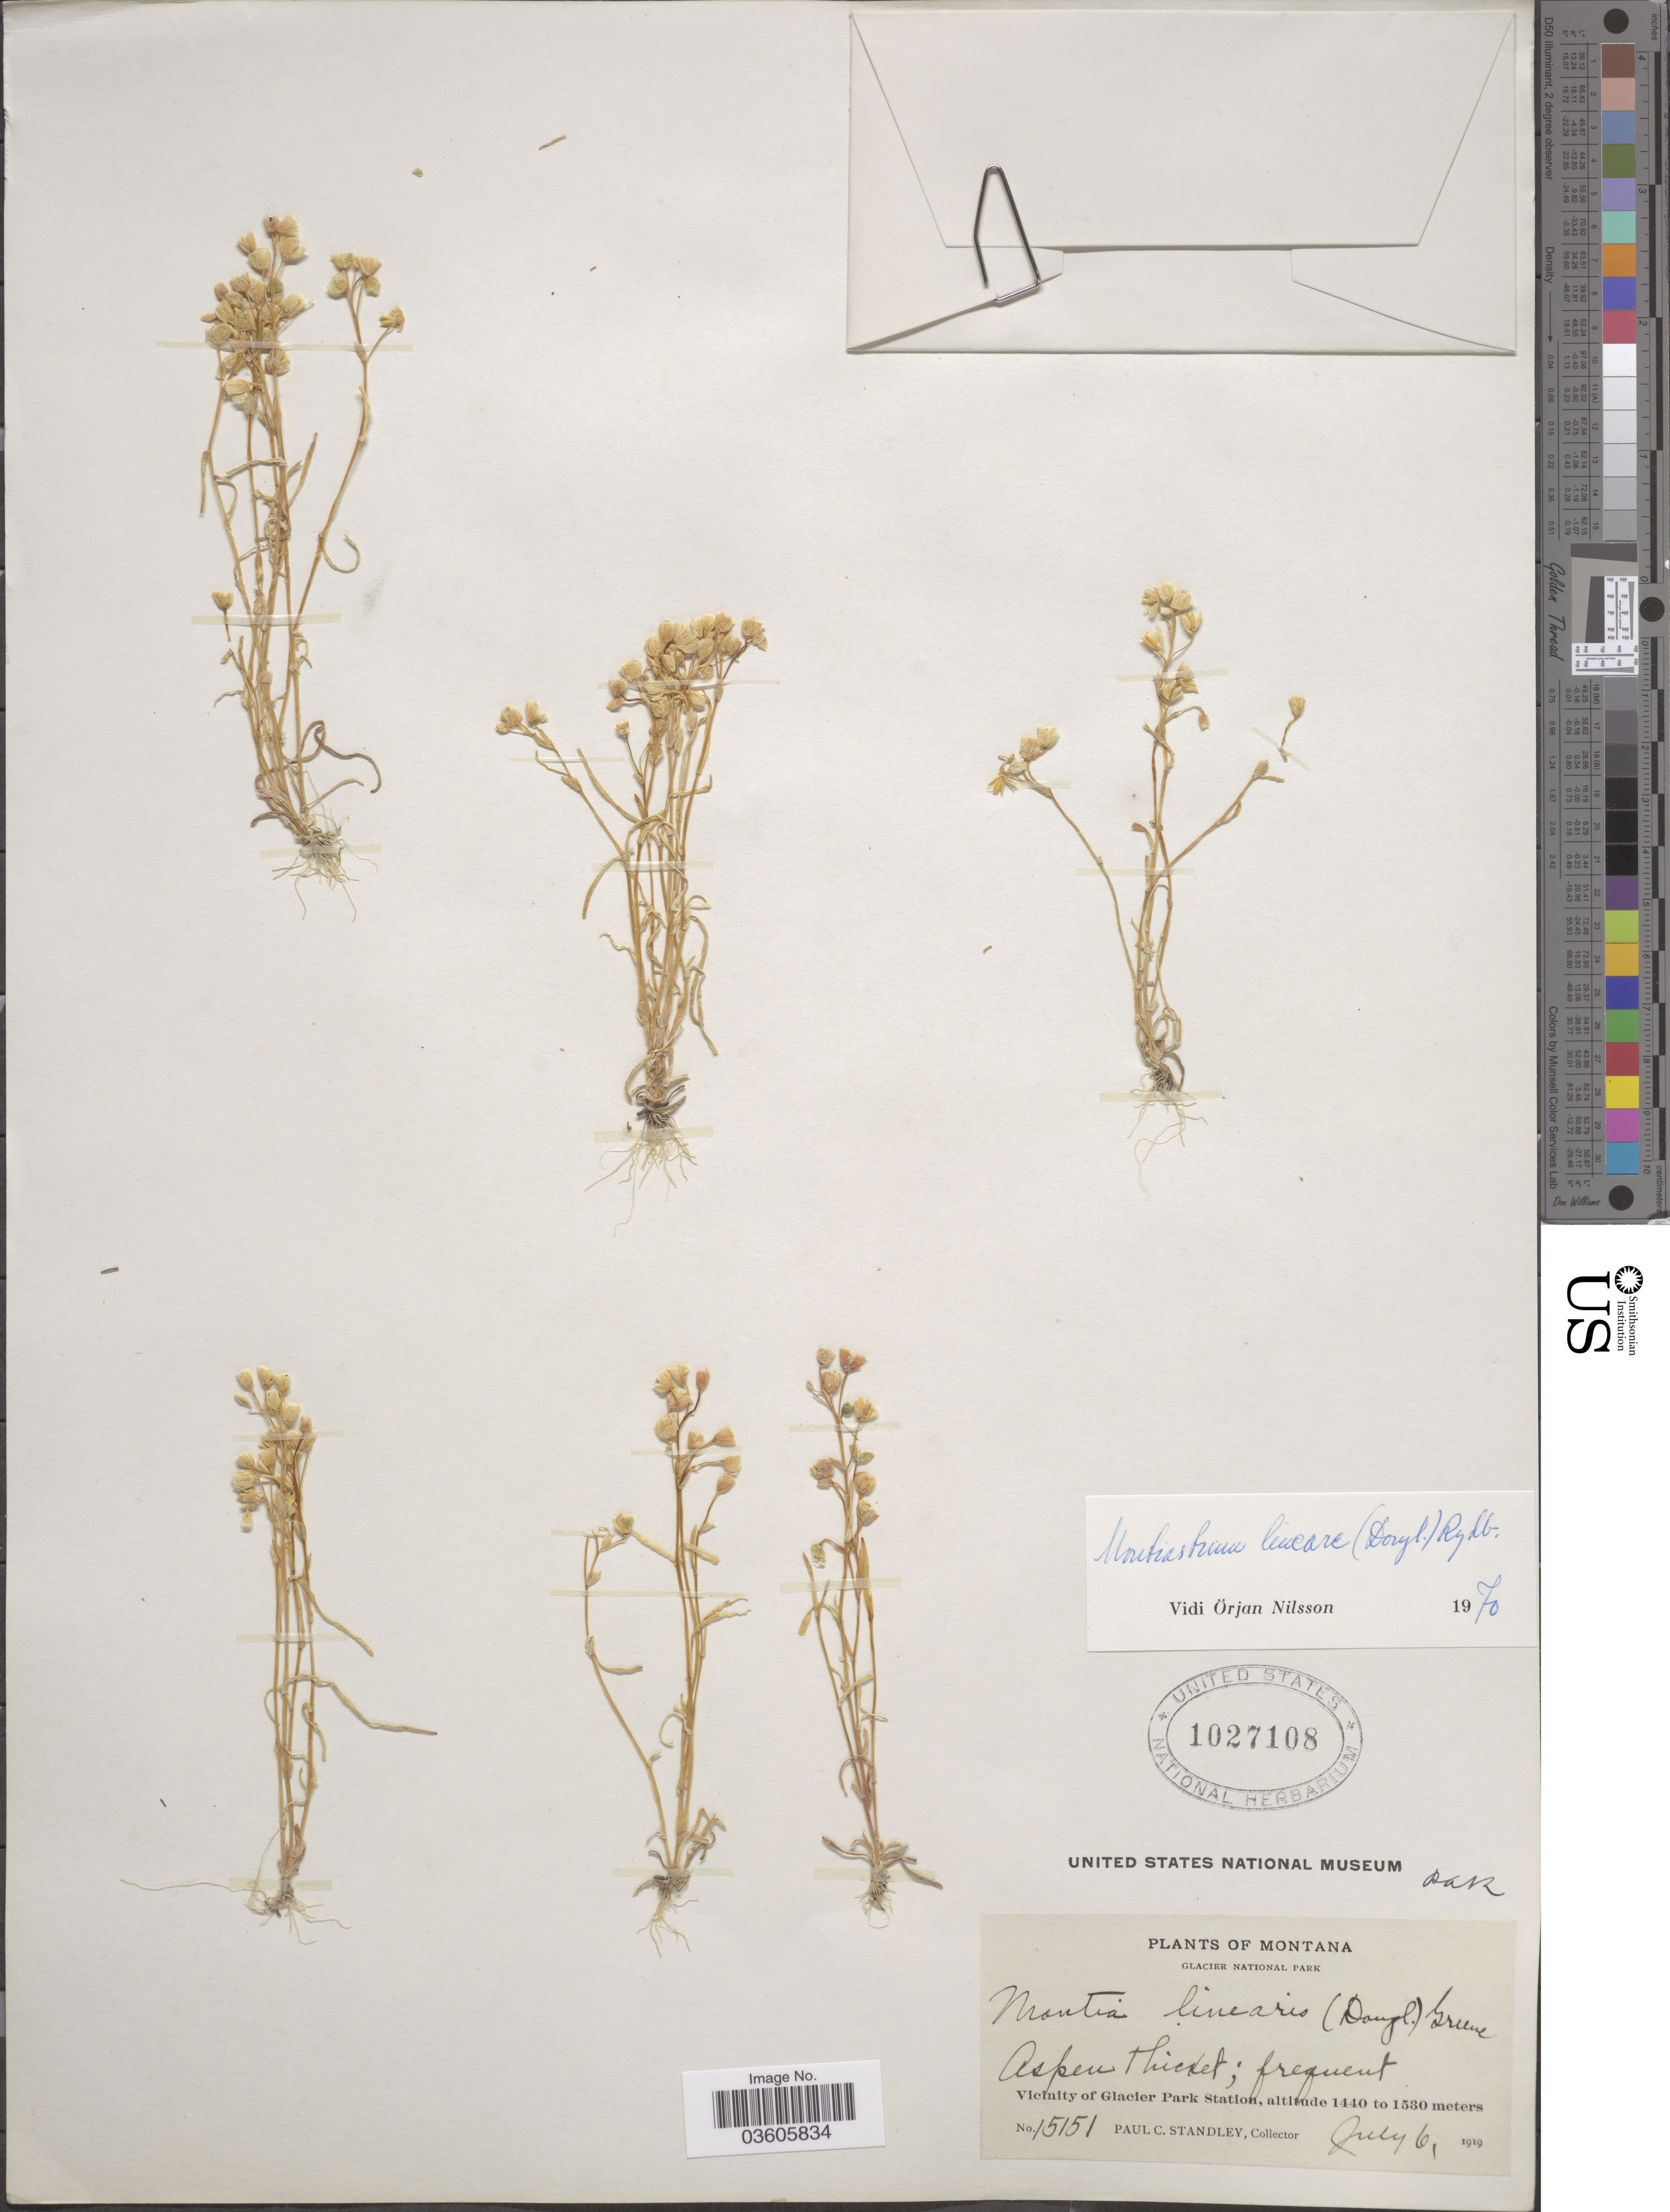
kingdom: Plantae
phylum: Tracheophyta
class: Magnoliopsida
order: Caryophyllales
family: Montiaceae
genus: Montia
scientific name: Montia linearis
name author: (Douglas) Greene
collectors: P. C. Standley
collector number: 15151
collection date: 1919-07-06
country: United States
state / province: Montana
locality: Glacier National Park. Aspen thicket. Vicinity of Glacier Park Station.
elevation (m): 1440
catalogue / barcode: US 1027108